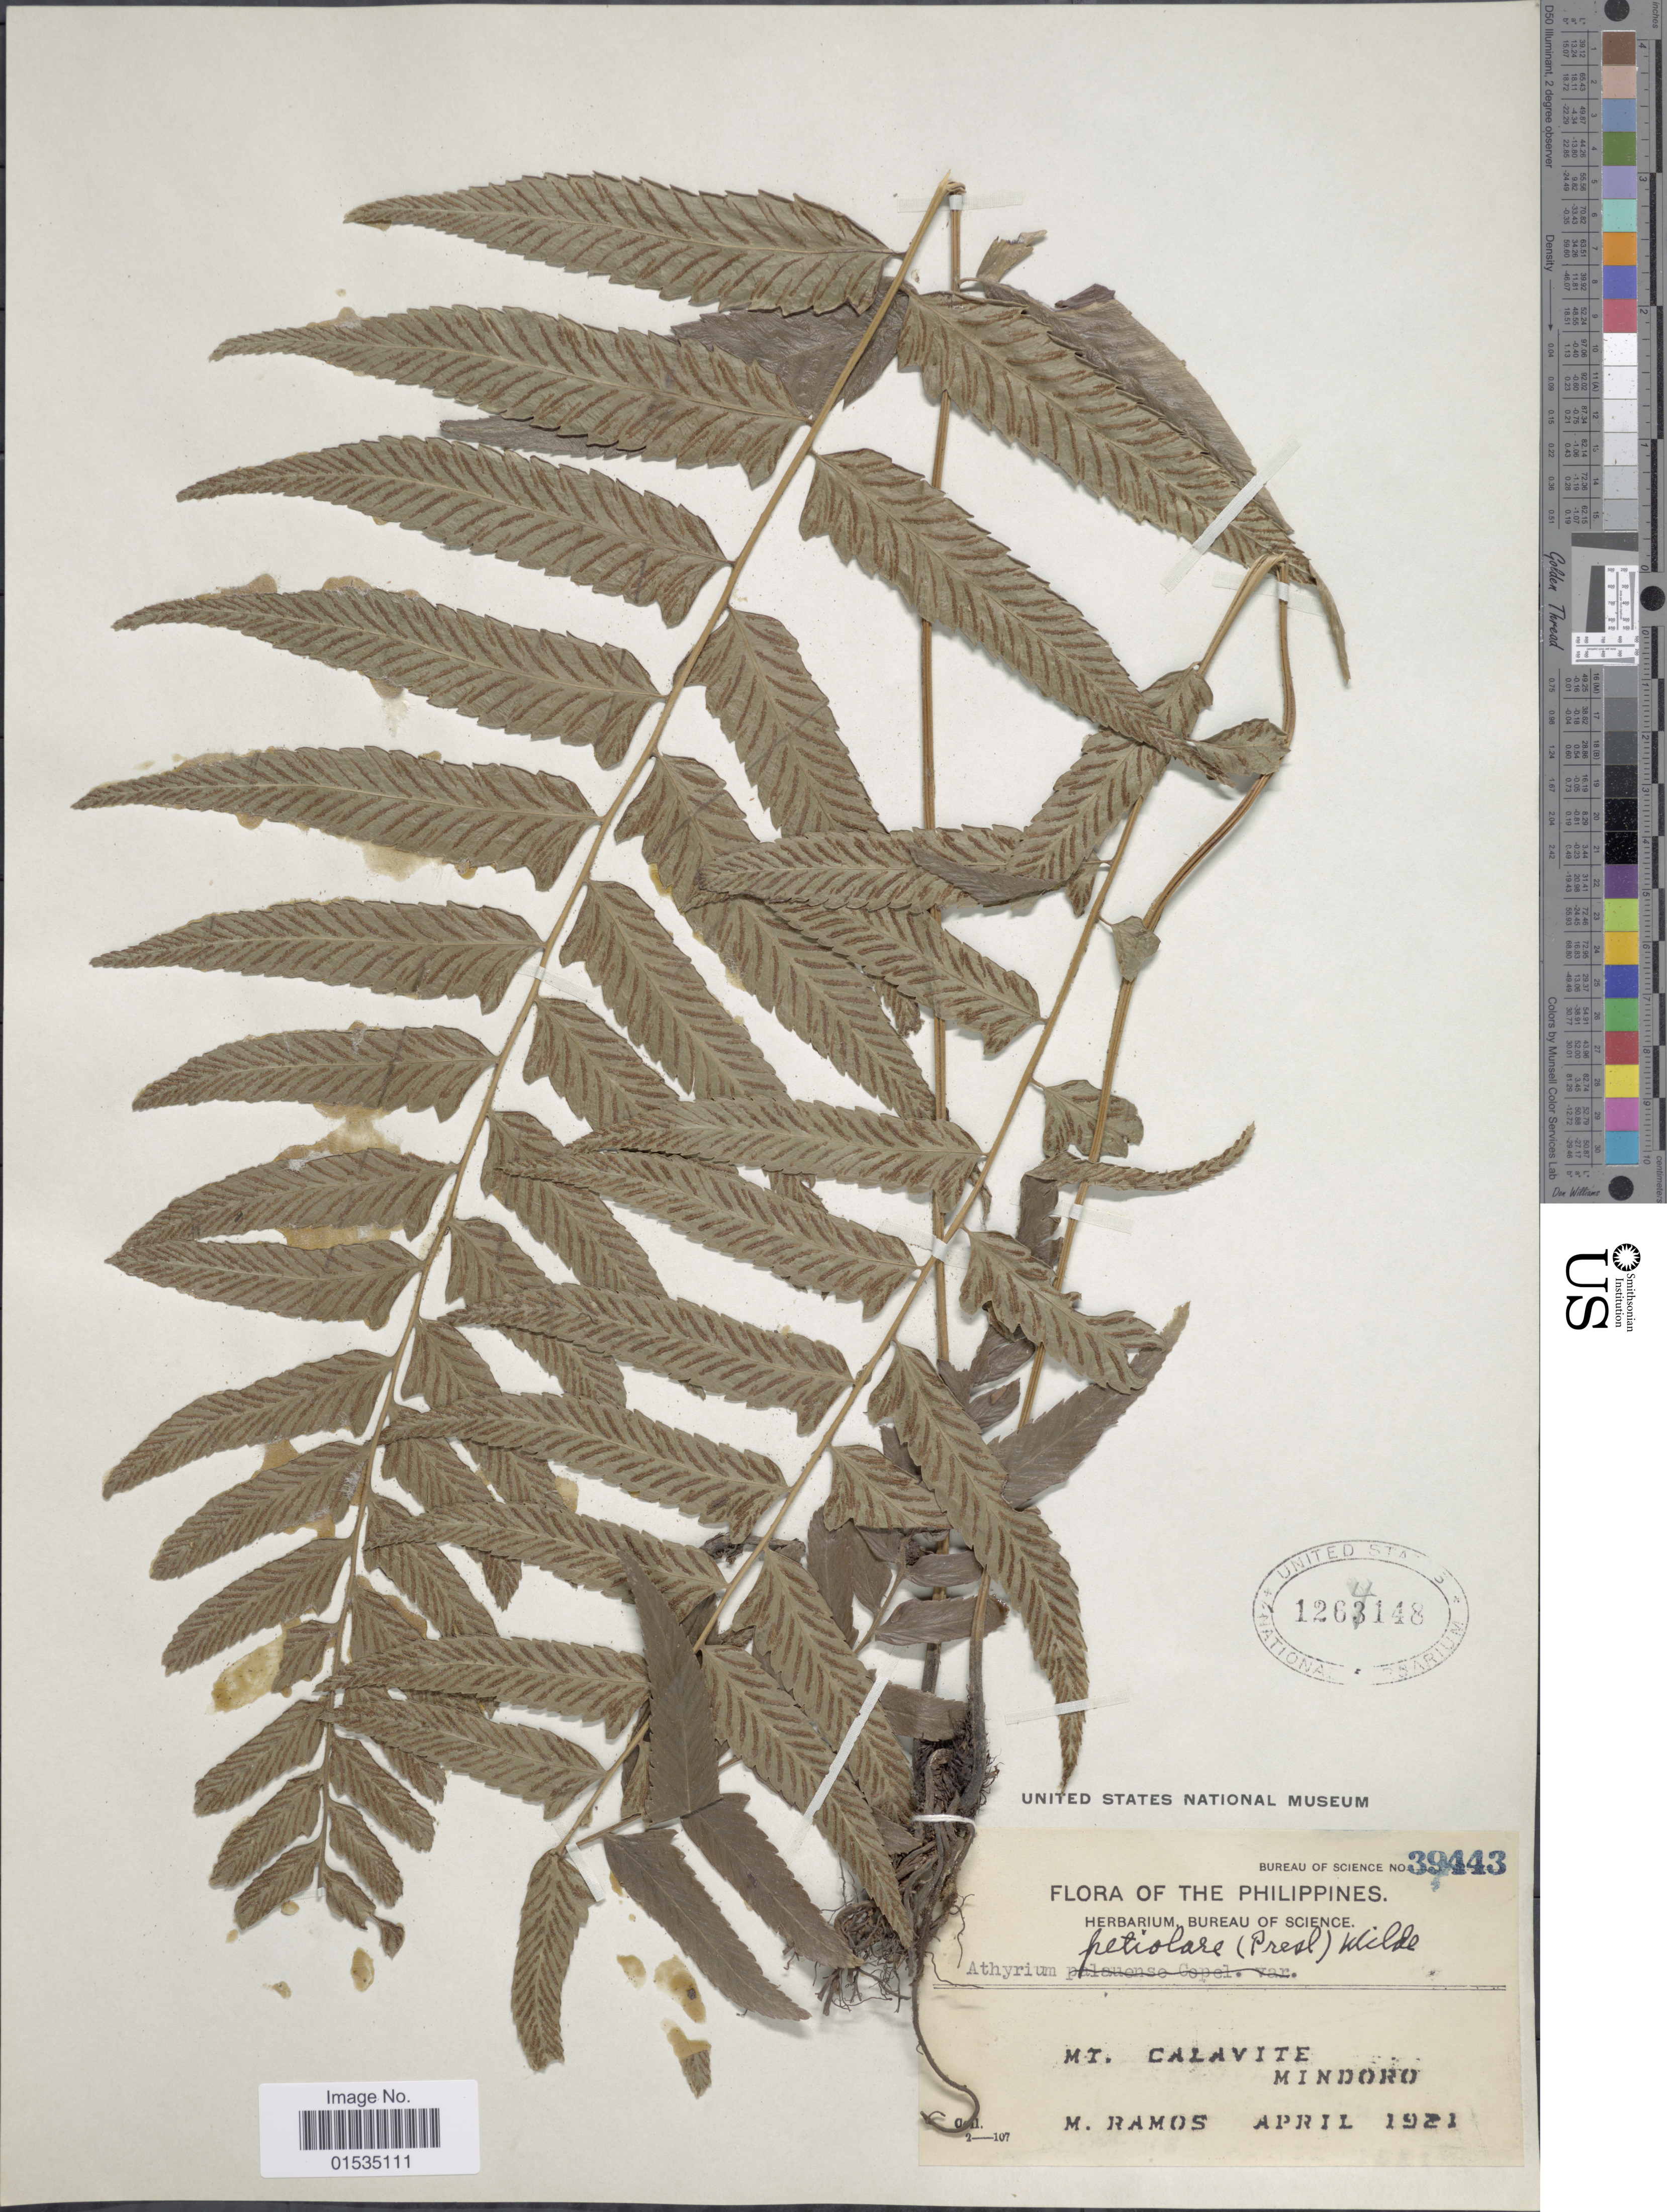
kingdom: Plantae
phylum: Tracheophyta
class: Polypodiopsida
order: Polypodiales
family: Athyriaceae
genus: Diplazium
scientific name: Diplazium petiolare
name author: C. Presl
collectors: M. Ramos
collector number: Bureau of Science 39443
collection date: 1921-04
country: Philippines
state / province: Mimaropa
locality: Mt. Calavite, Mindoro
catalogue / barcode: US 1264148